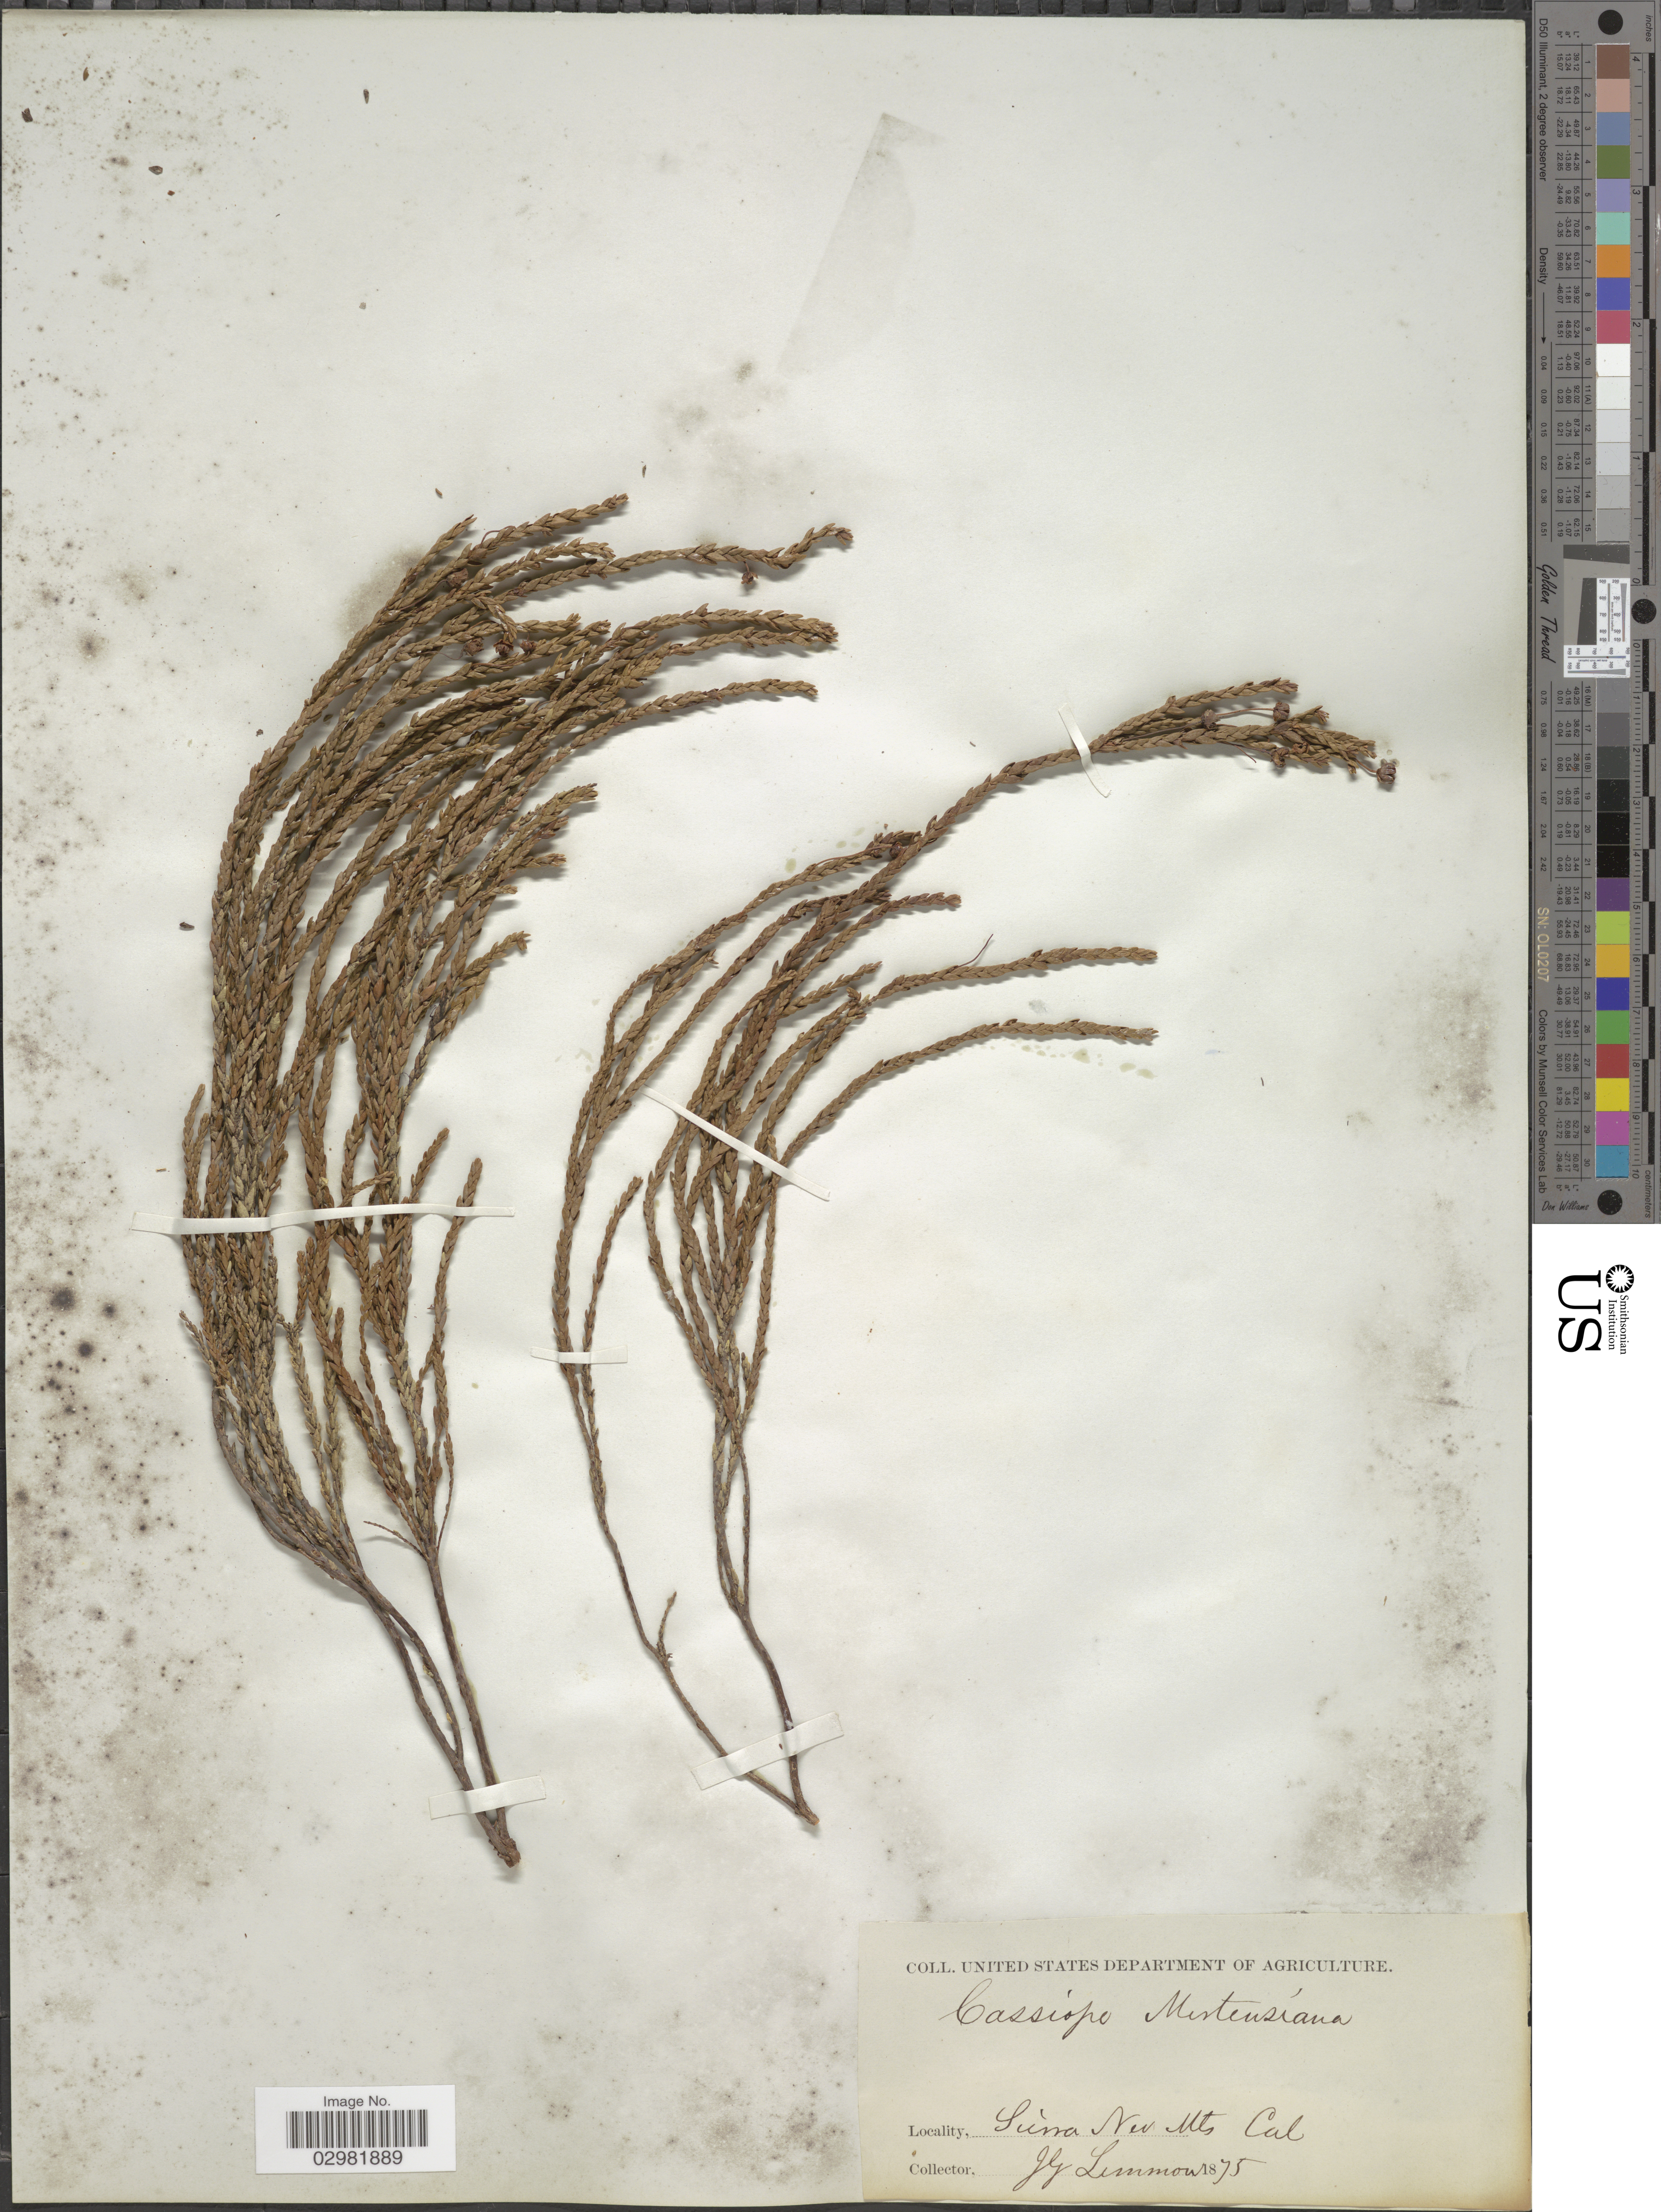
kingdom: Plantae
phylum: Tracheophyta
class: Magnoliopsida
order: Ericales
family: Ericaceae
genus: Cassiope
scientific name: Cassiope mertensiana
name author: (Bong.) G. Don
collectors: J. Lemmon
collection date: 1875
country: United States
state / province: California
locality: Sierra Nev Mts.